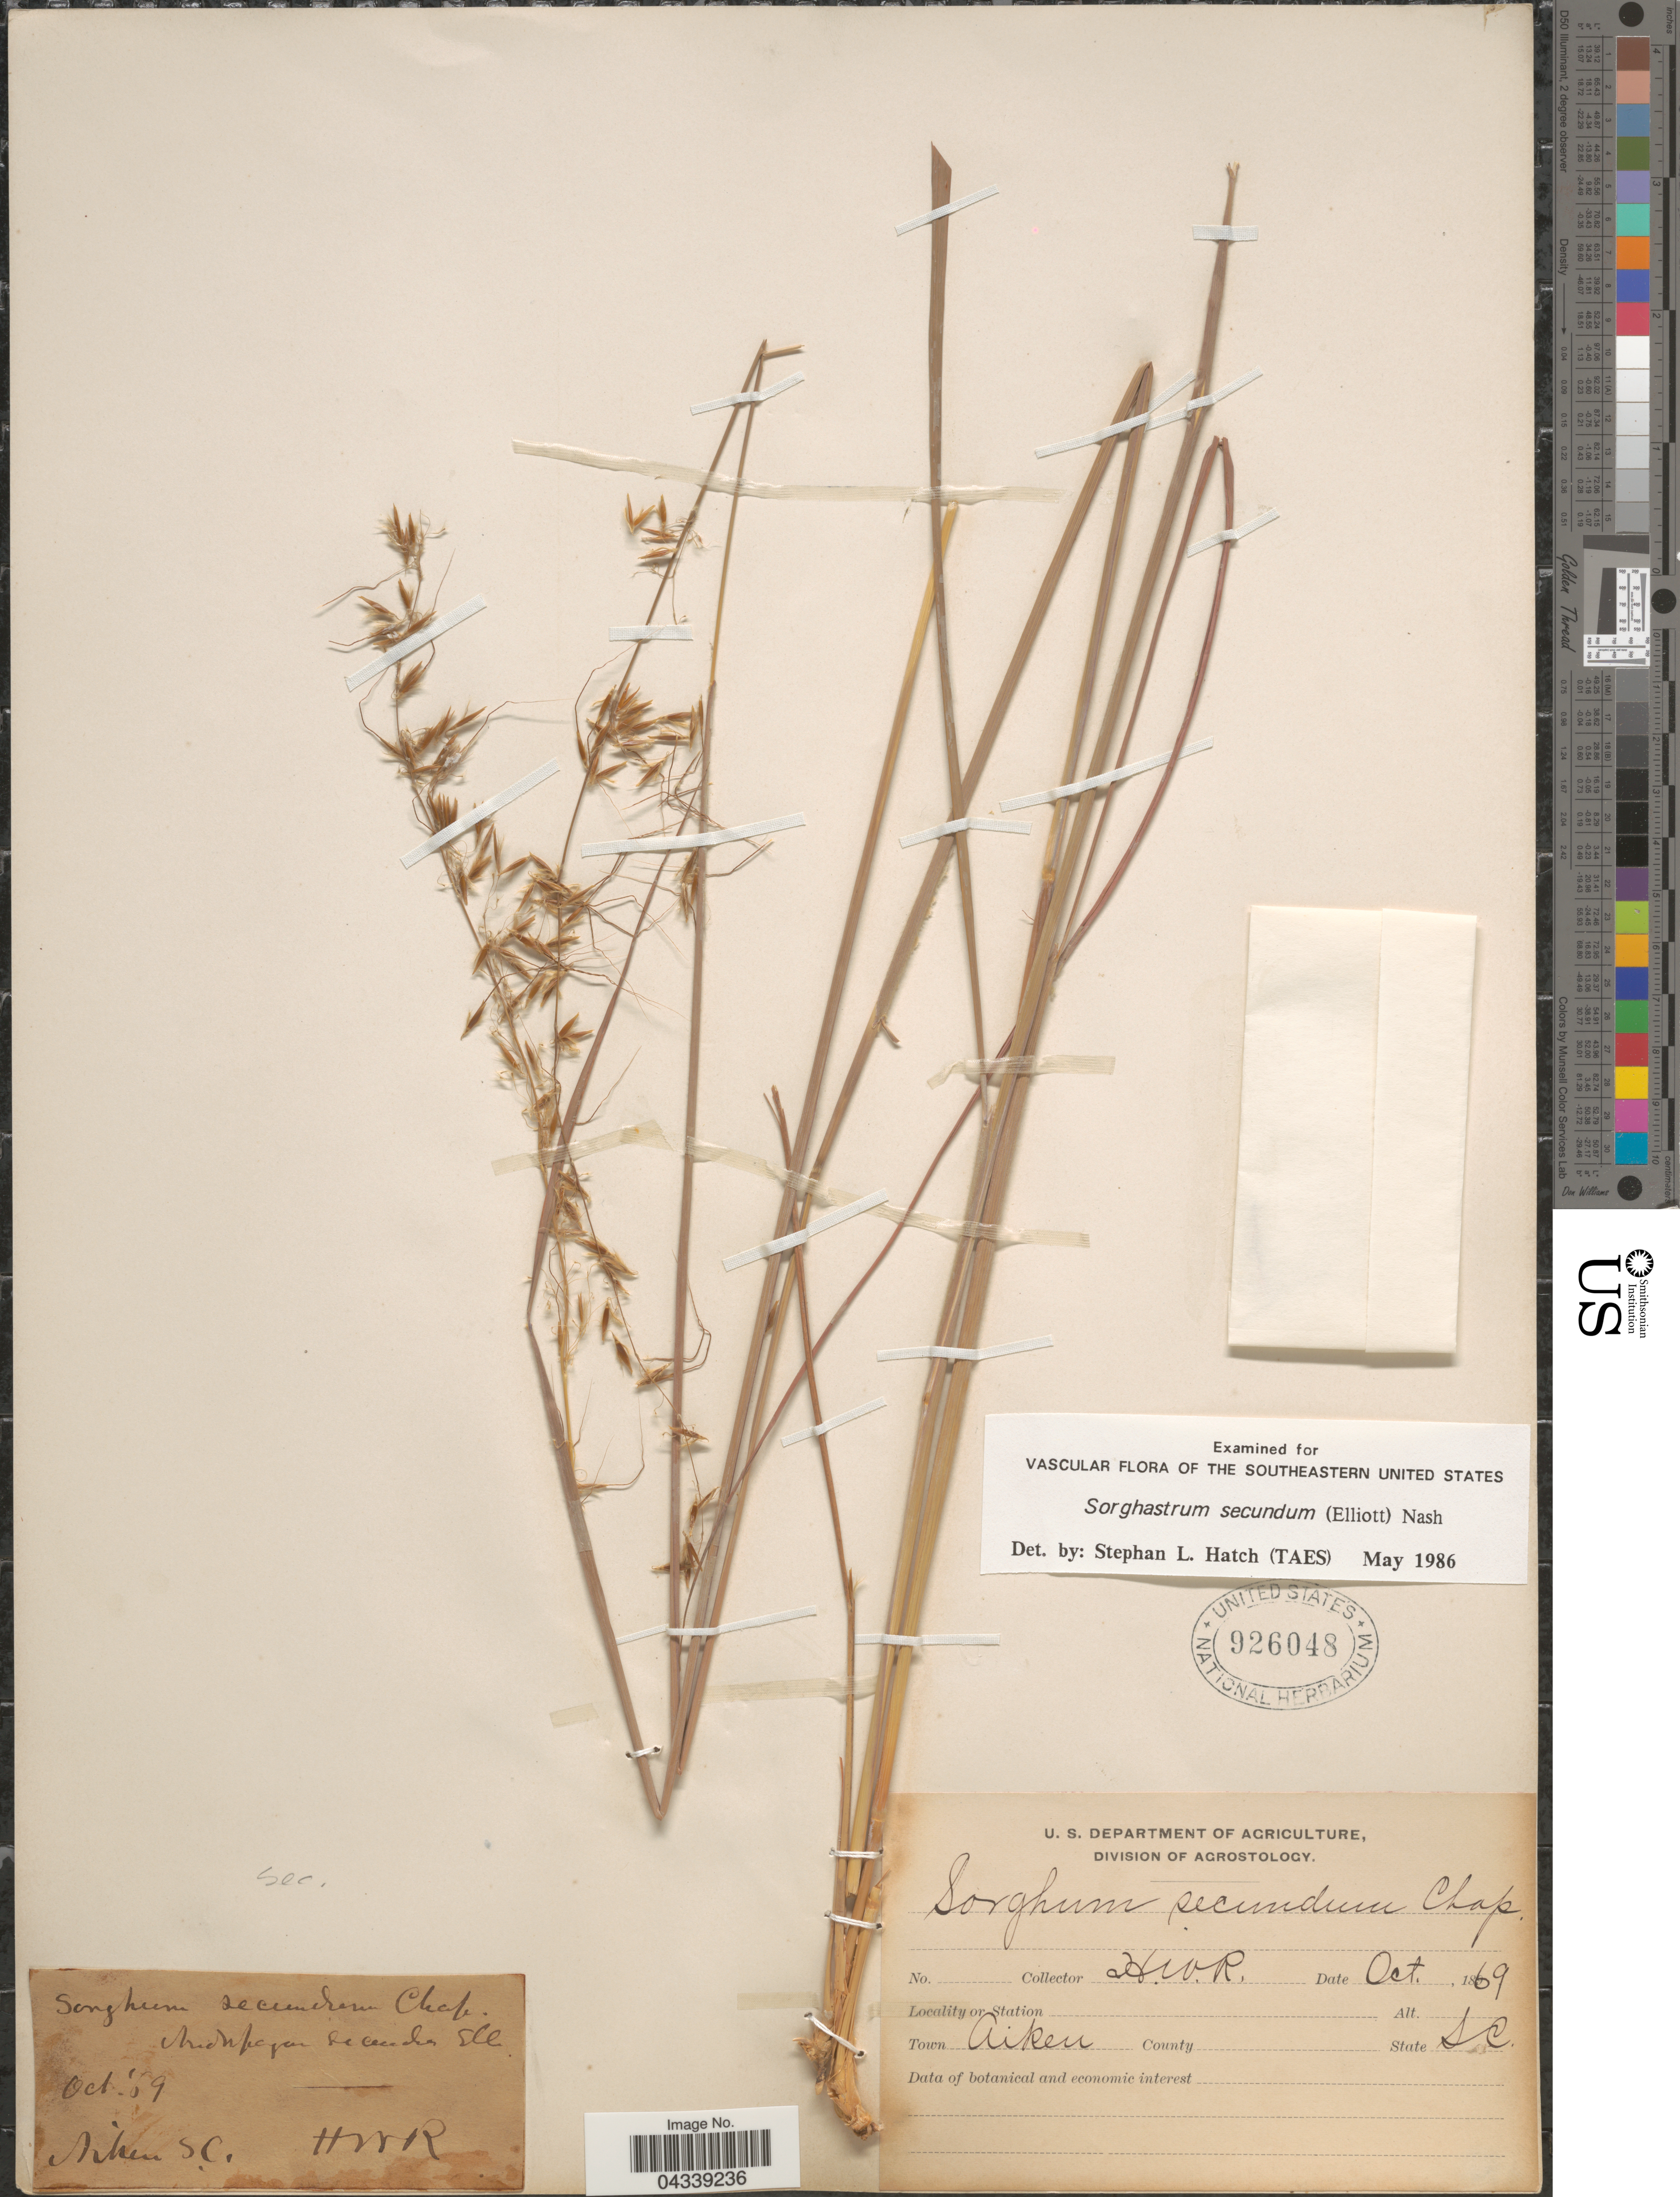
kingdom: Plantae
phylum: Tracheophyta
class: Liliopsida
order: Poales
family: Poaceae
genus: Sorghastrum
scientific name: Sorghastrum secundum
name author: (Elliott) Nash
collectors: H. W. R.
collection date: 1869-10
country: United States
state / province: South Carolina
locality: Town Aiken.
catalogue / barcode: US 926048